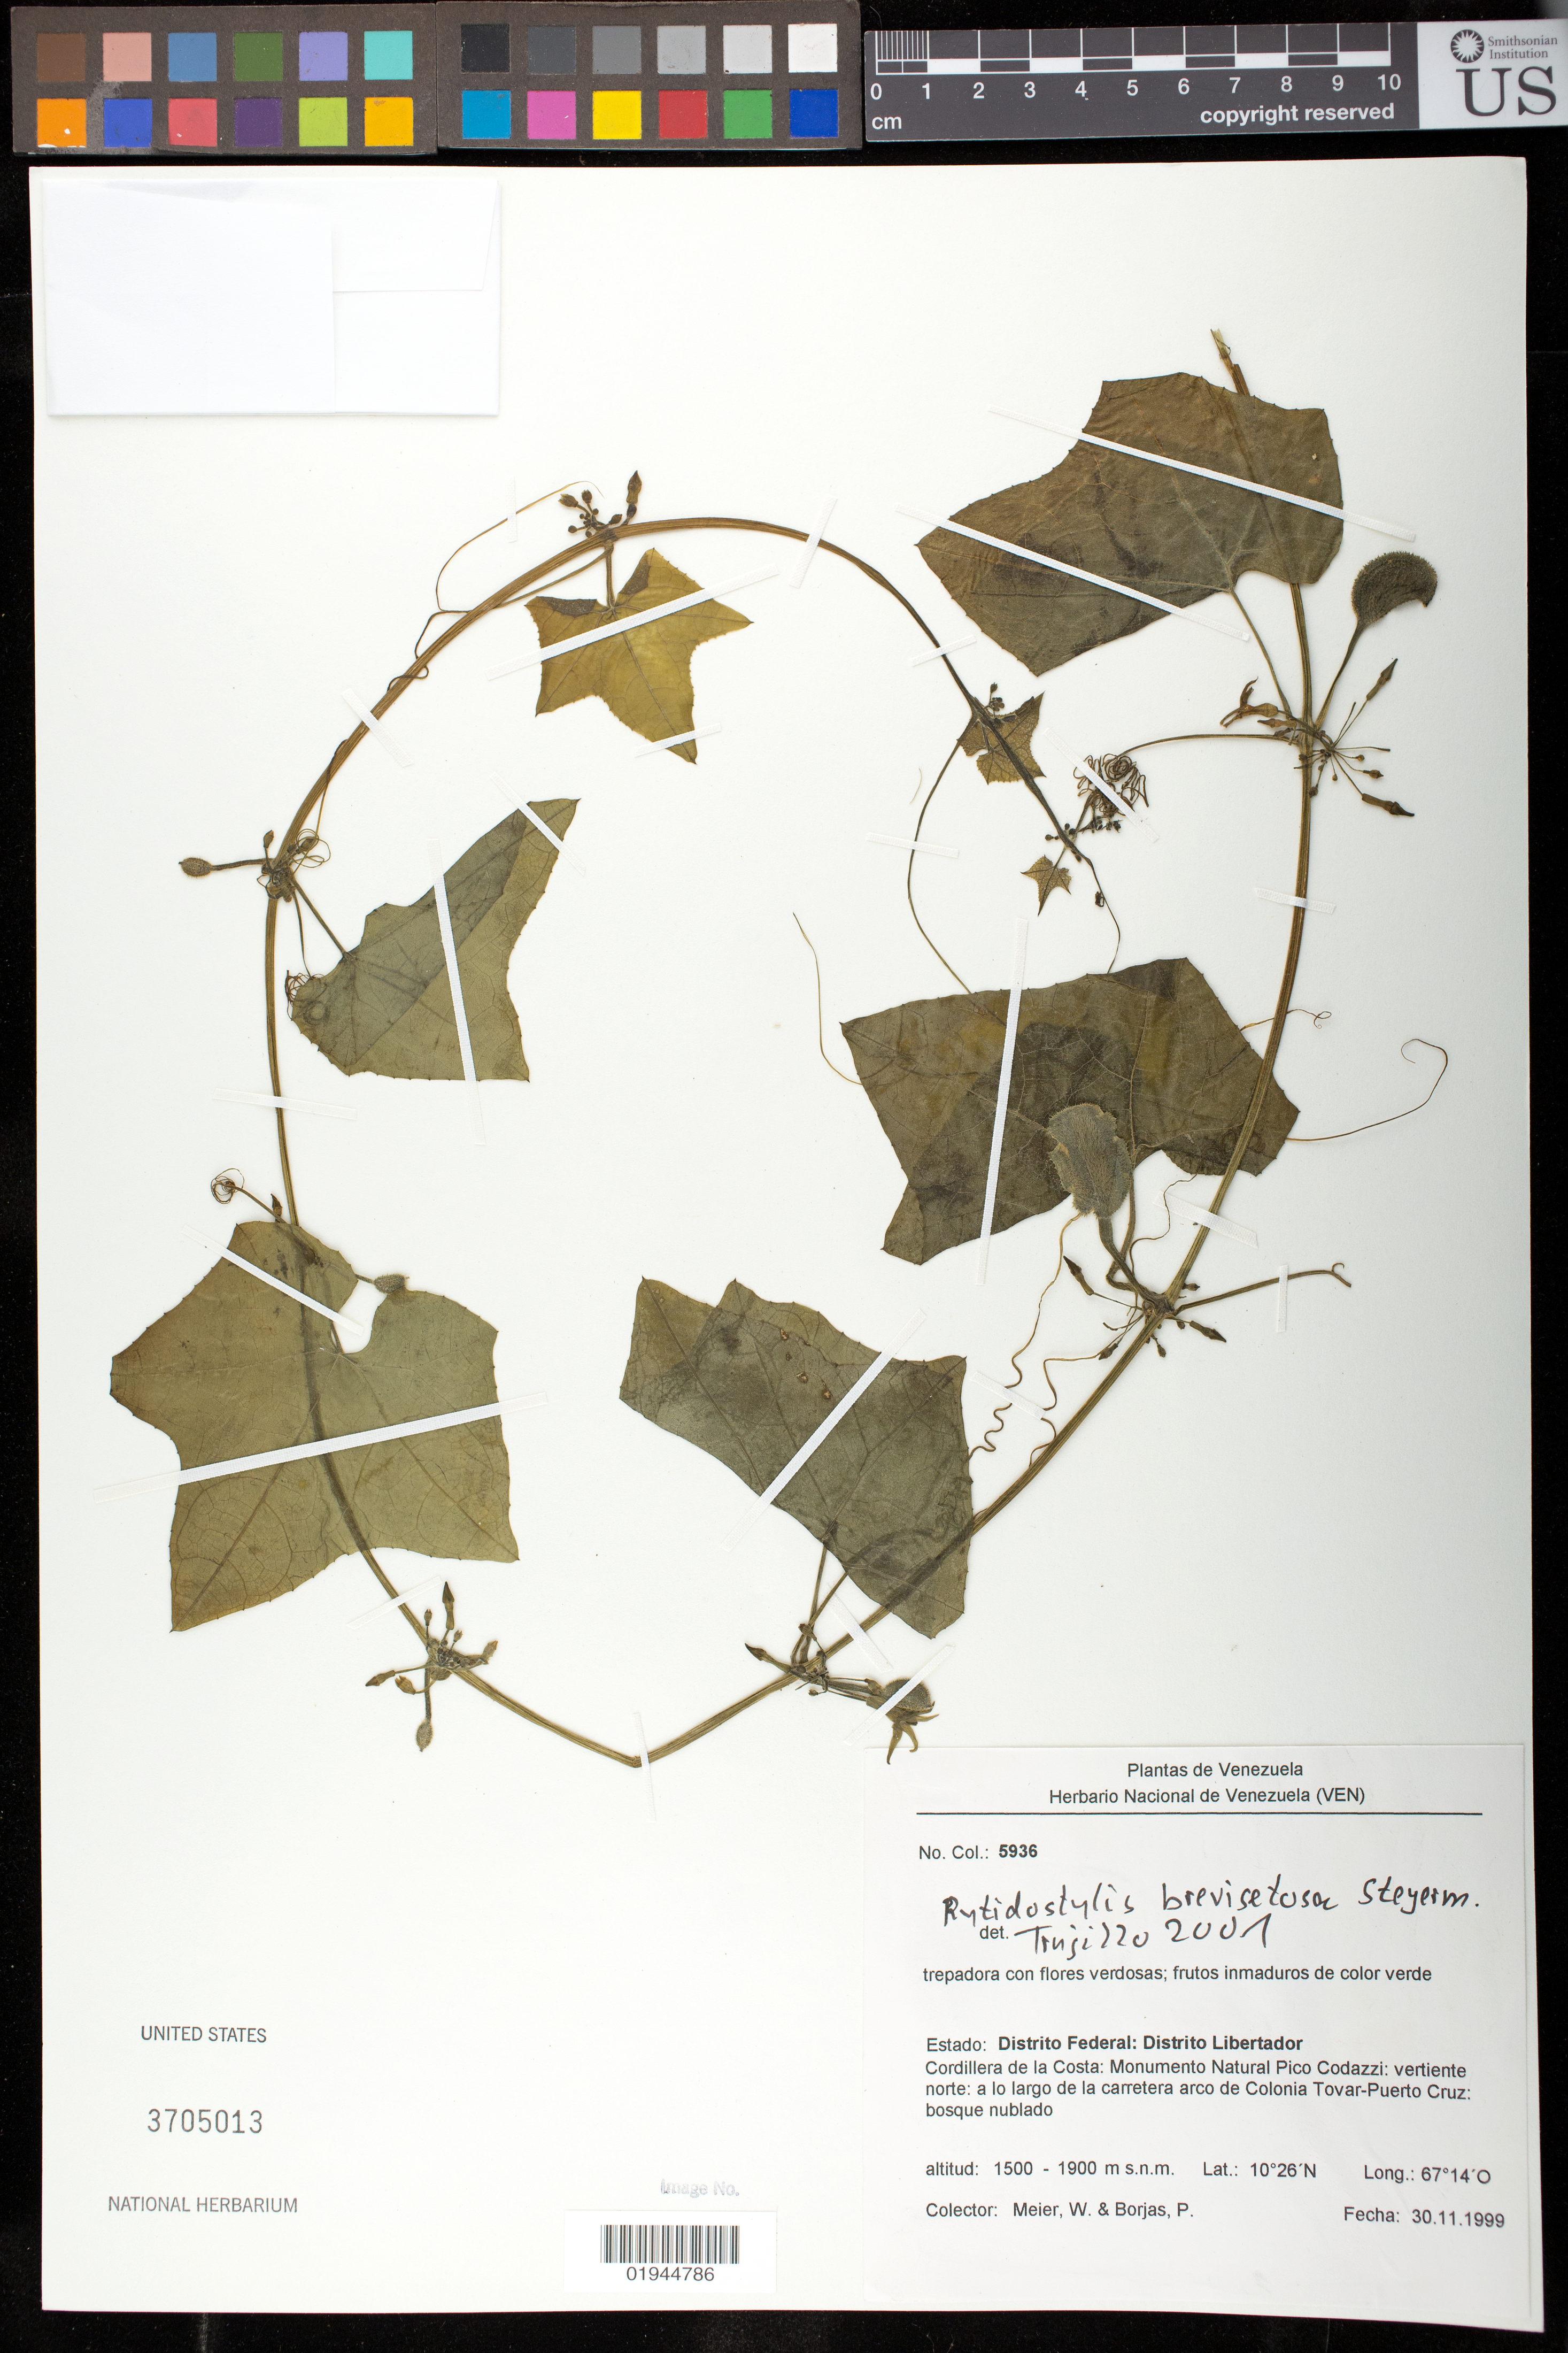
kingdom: Plantae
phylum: Tracheophyta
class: Magnoliopsida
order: Cucurbitales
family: Cucurbitaceae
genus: Cyclanthera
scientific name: Cyclanthera brevisetosa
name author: (Steyerm.) H. Schaef. & S.S. Renner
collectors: W. Meier & P. Borjas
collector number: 5936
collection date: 1999-11-30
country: Venezuela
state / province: Distrito Federal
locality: Cordillera de la Costa: Monumento Natural Pico Codazzi; vertiente norte; a lo largo de la carretera arco de Colonia Tovar-Puerto Cruz.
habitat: bosque nublado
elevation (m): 1500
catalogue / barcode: US 3705013